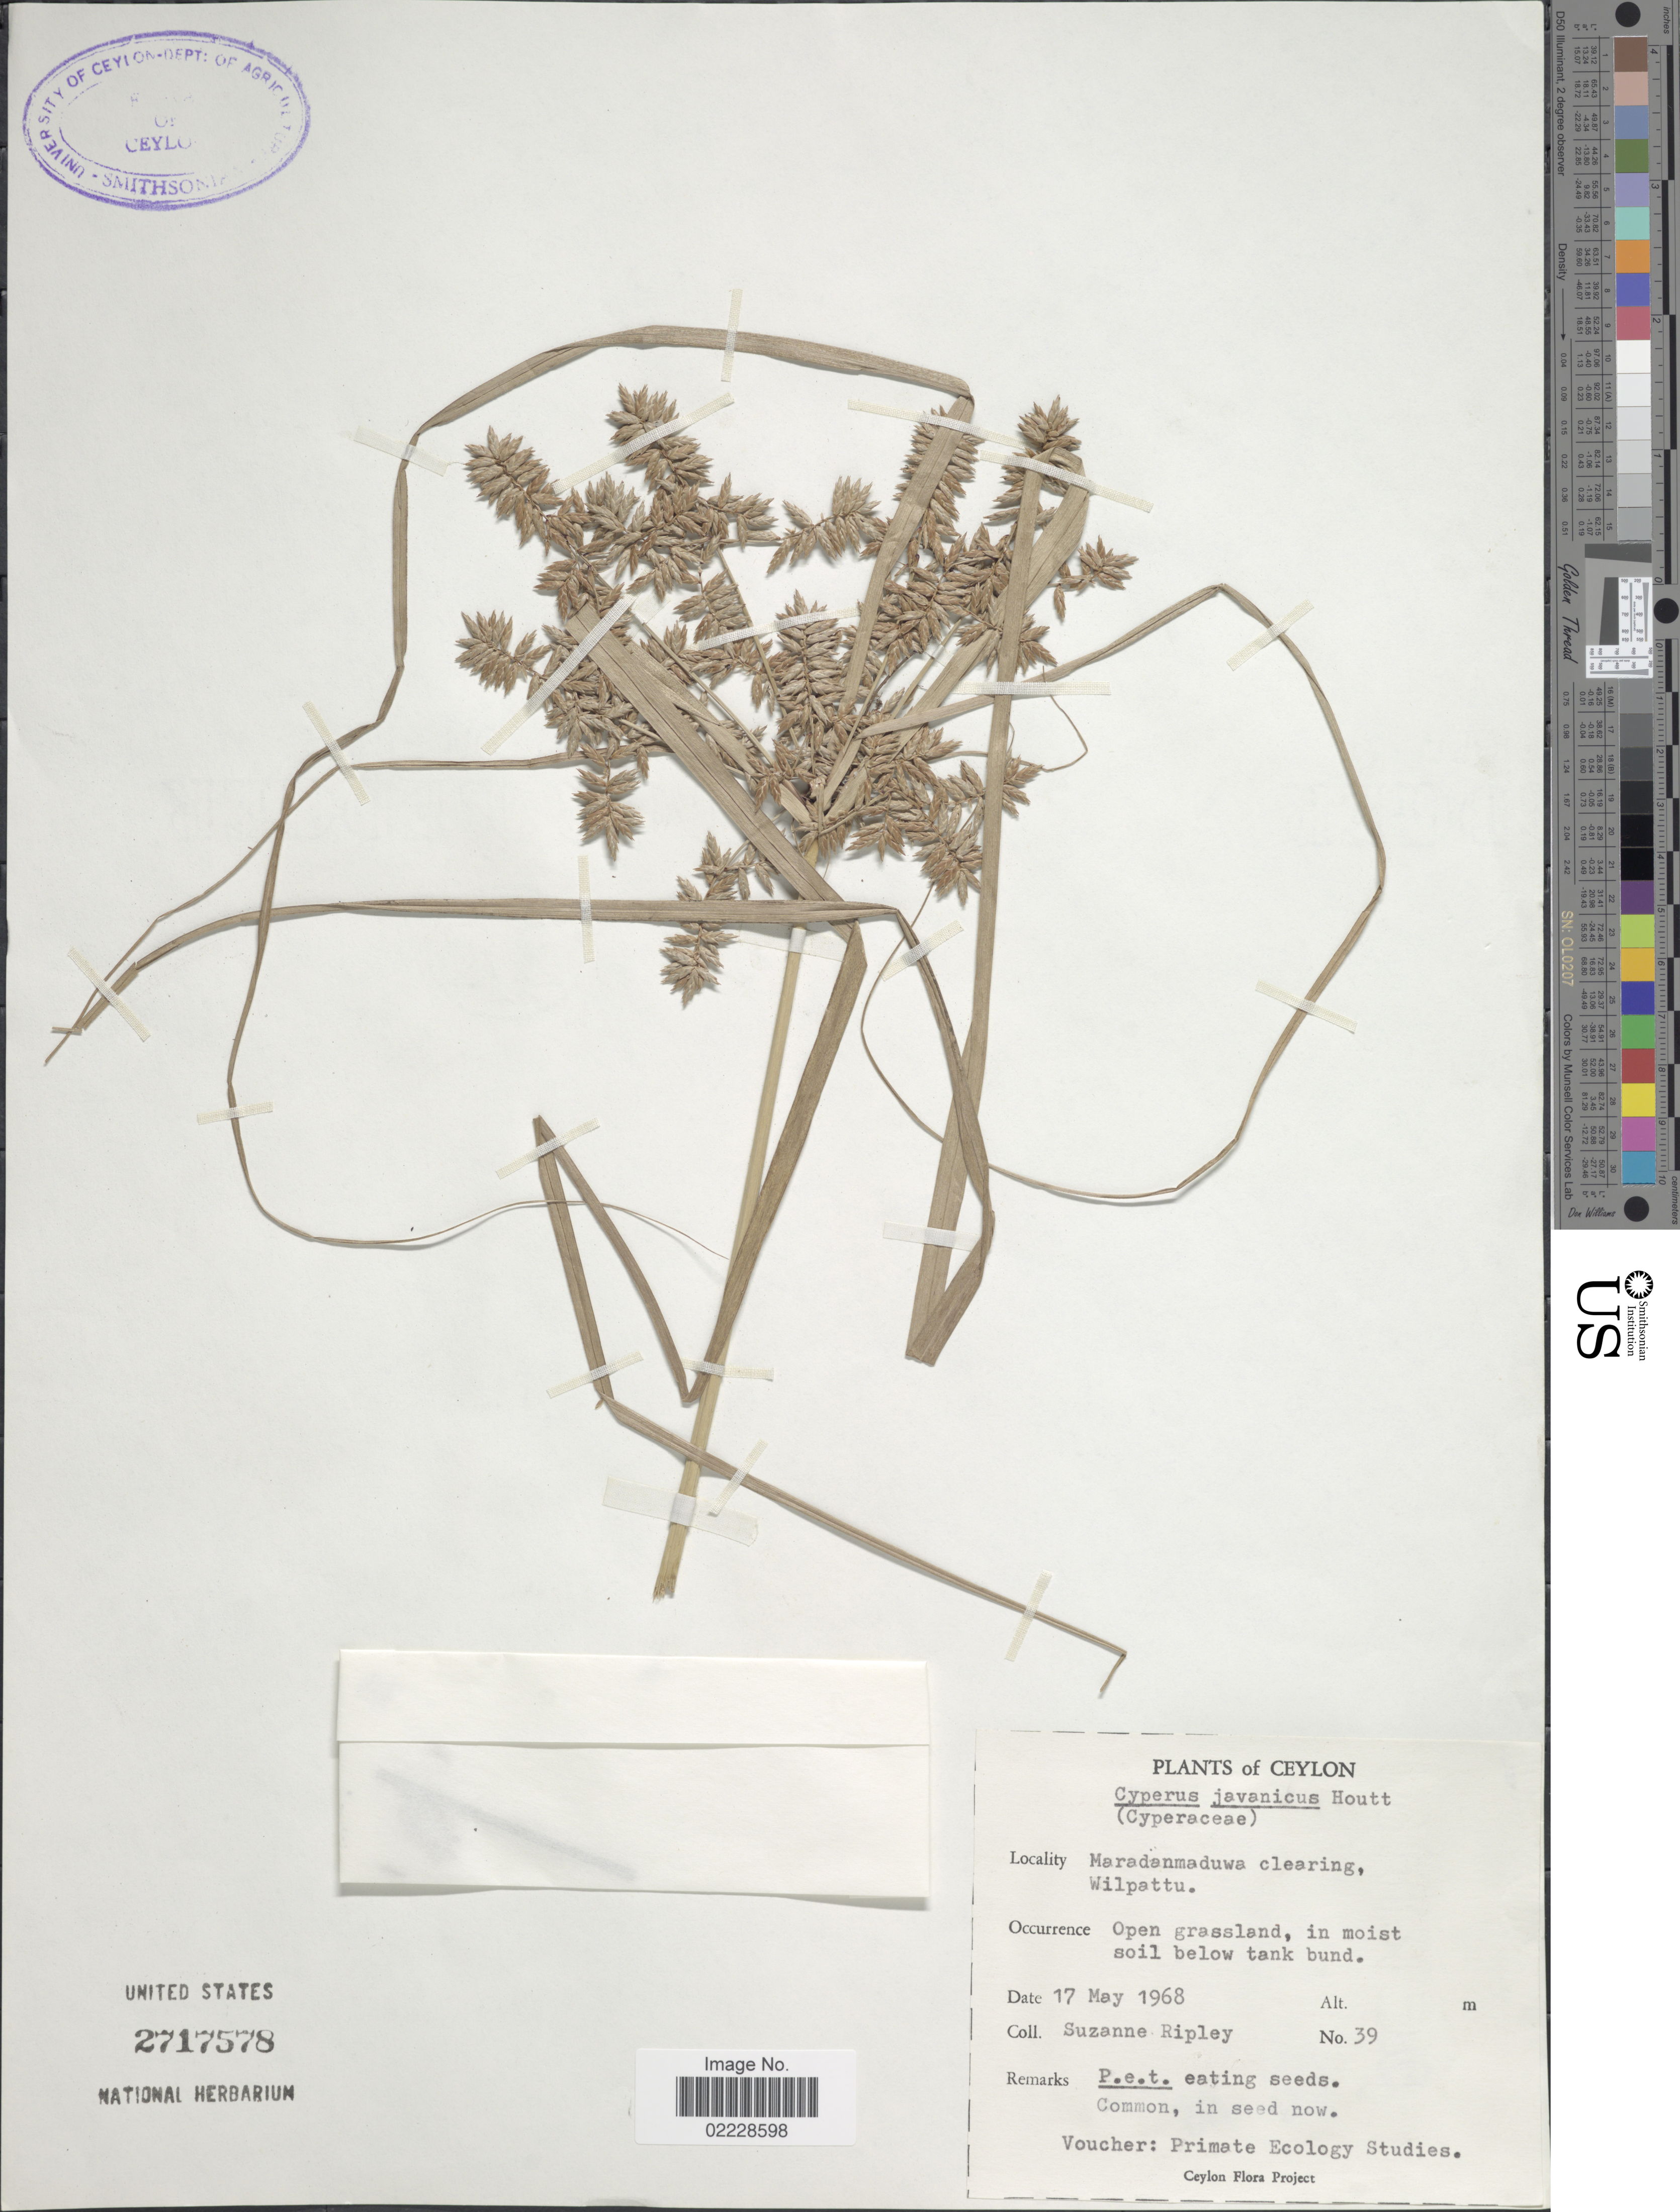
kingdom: Plantae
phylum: Tracheophyta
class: Liliopsida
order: Poales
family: Cyperaceae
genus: Cyperus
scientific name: Cyperus javanicus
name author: Houtt.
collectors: S. Ripley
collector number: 39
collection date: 1968-05-17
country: Sri Lanka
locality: Ceylon, Maradanmaduwa clearing Wilpattu.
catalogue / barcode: US 2717578